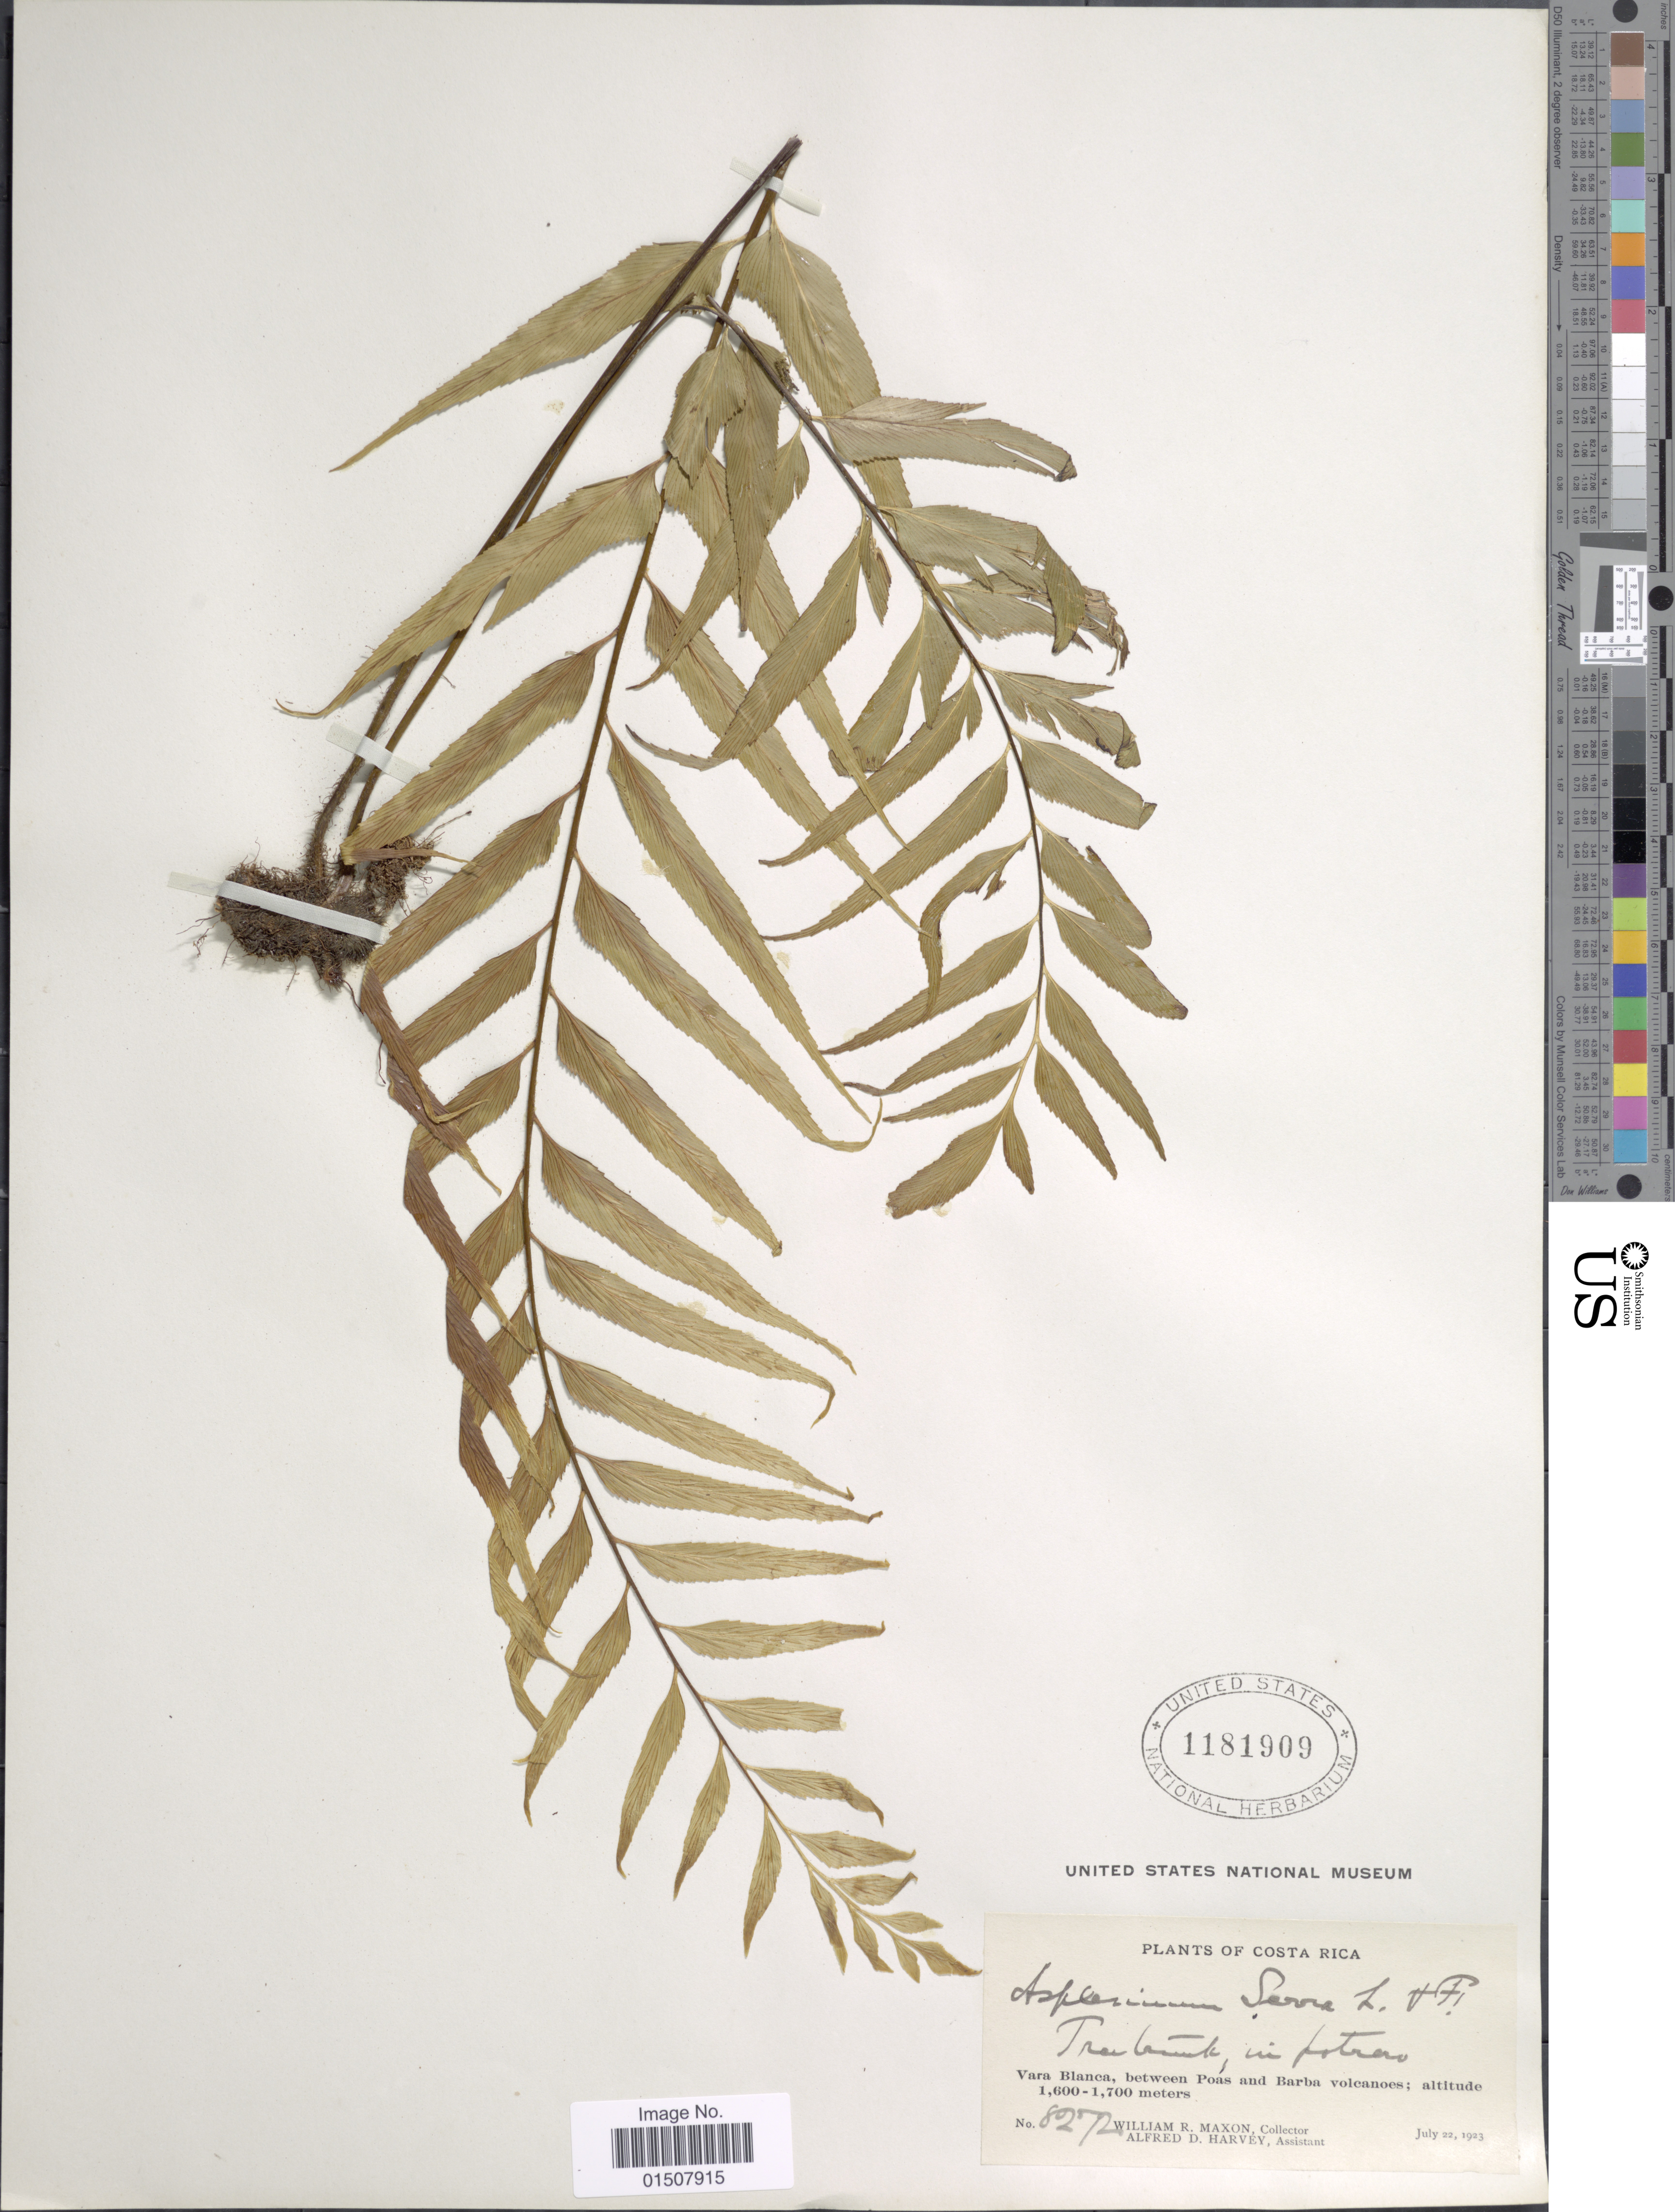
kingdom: Plantae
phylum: Tracheophyta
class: Polypodiopsida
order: Polypodiales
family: Aspleniaceae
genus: Asplenium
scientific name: Asplenium serra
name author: Langsd. & Fisch.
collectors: W. R. Maxon & A. D. Harvey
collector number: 8272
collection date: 1923-07-22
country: Costa Rica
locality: Vara Blanca, between Poas and Barba volcanoes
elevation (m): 1600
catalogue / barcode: US 1181909